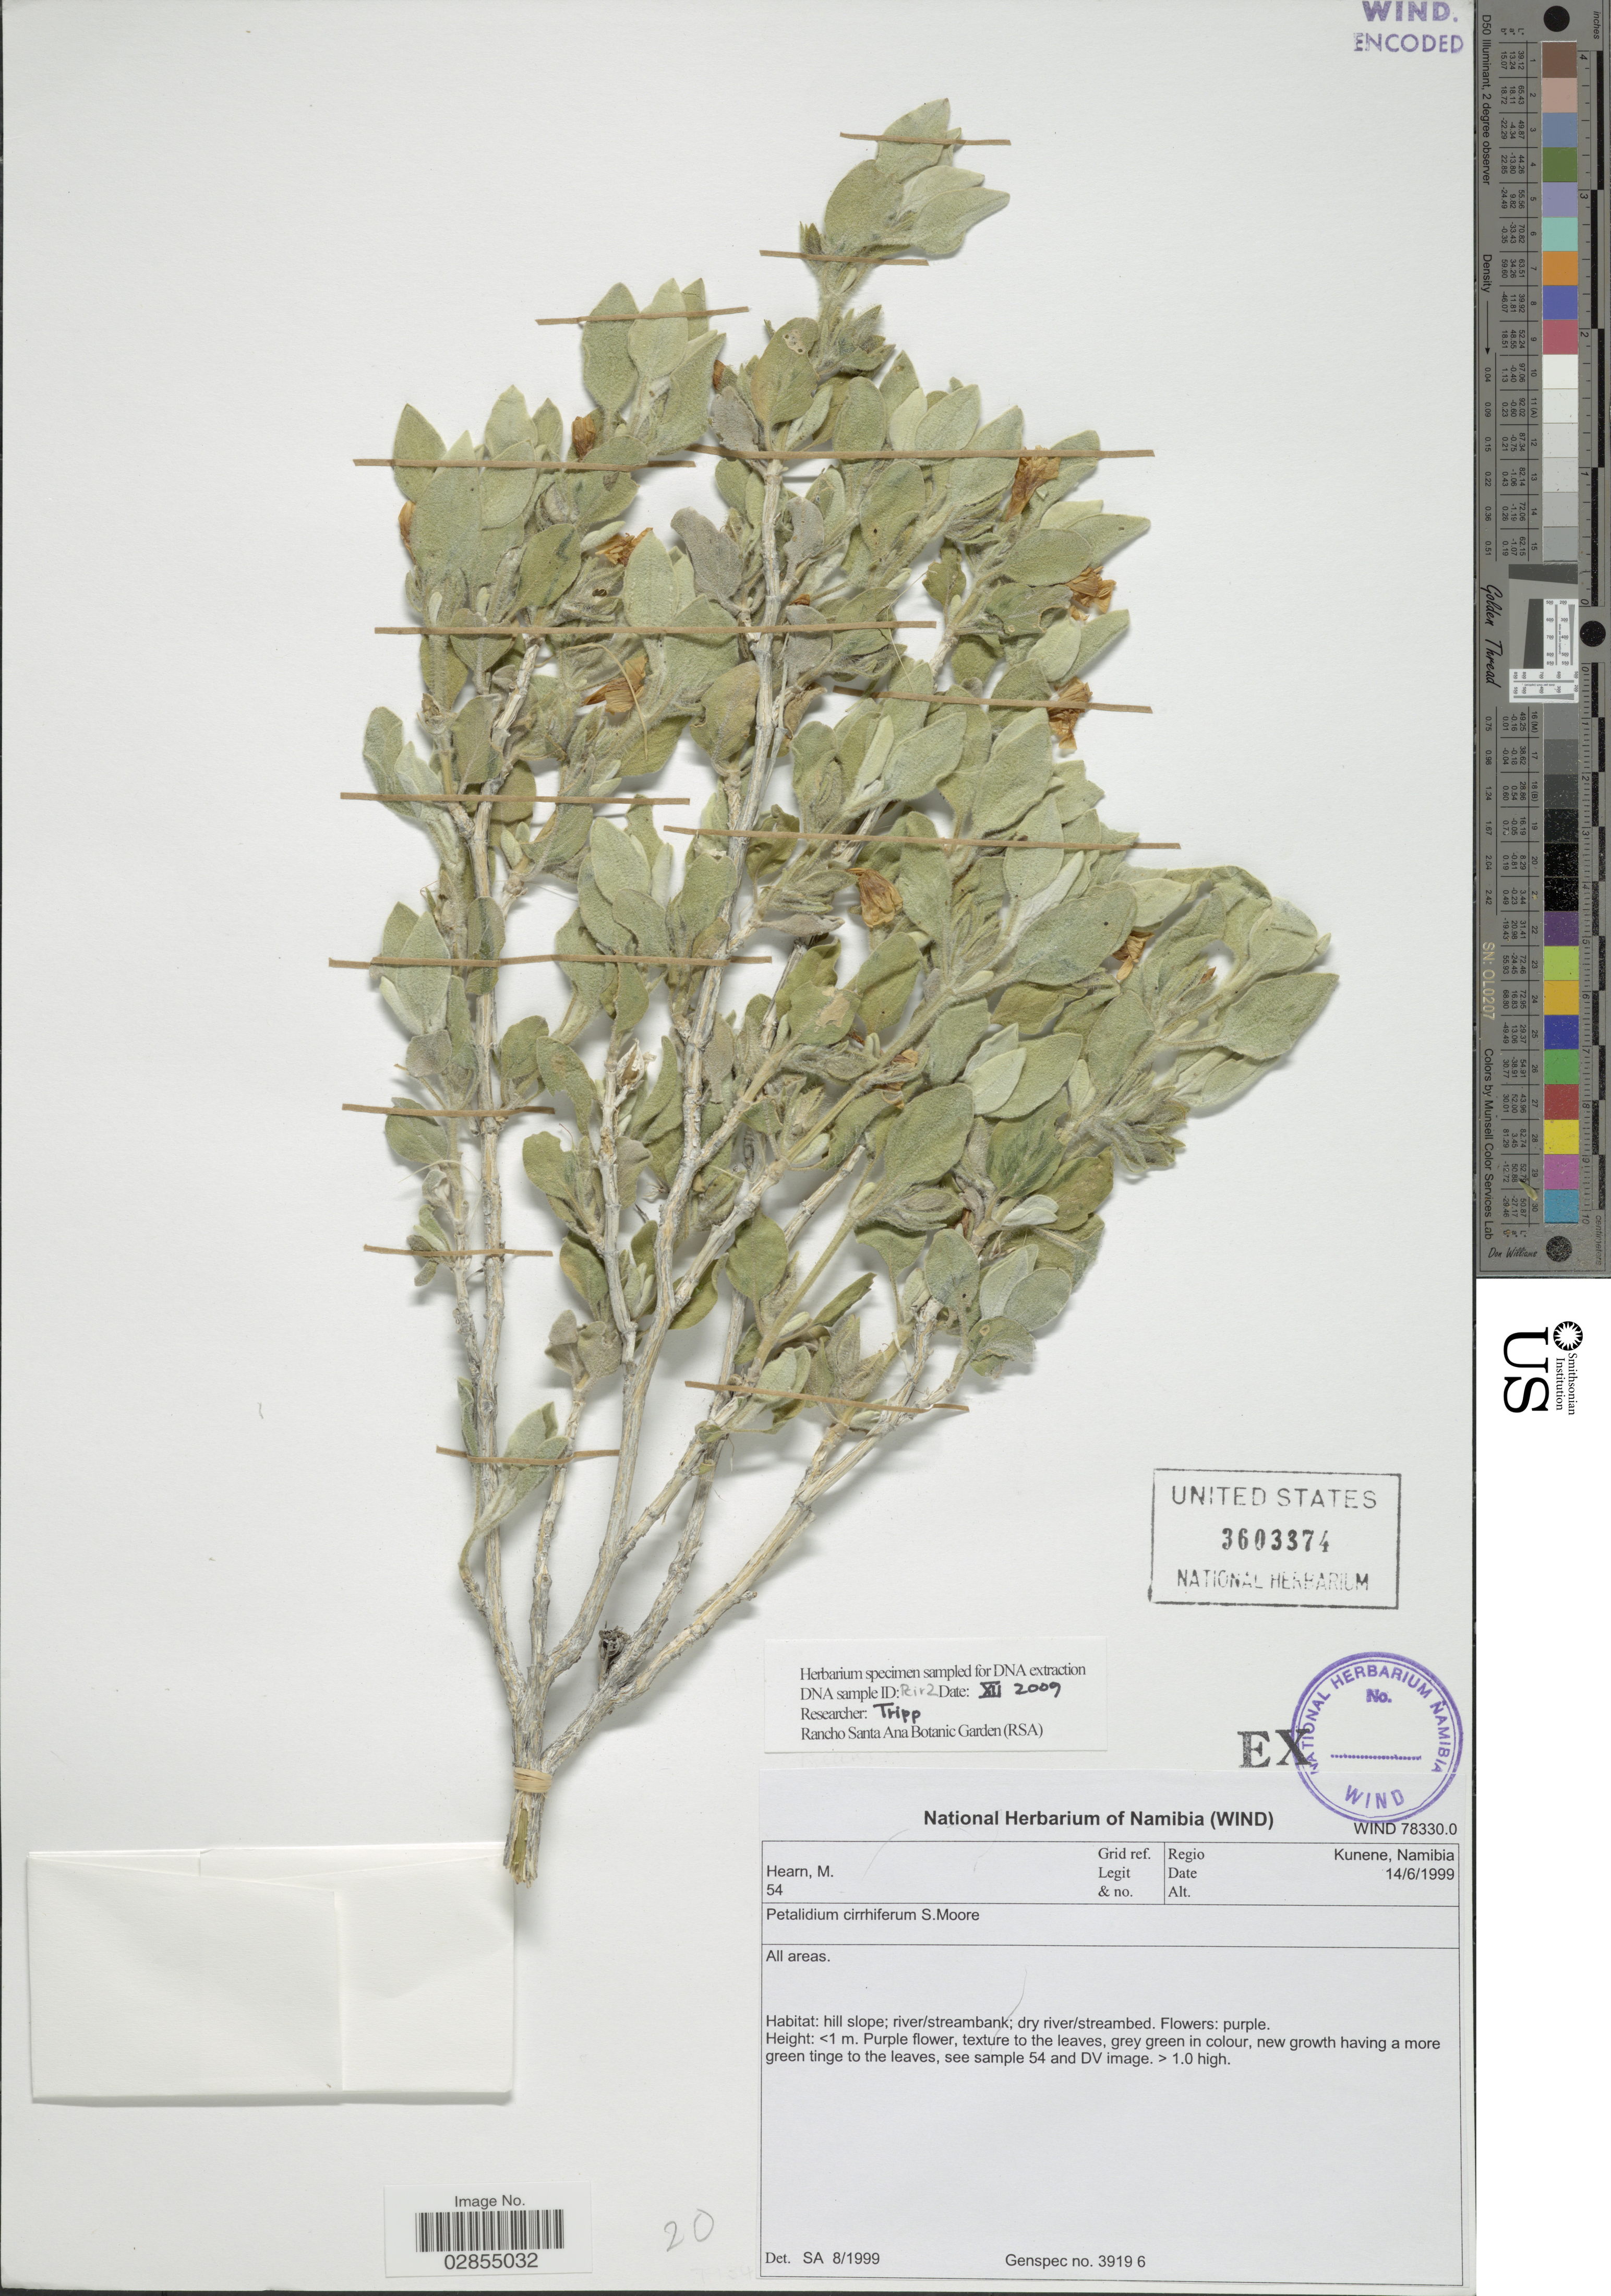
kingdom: Plantae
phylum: Tracheophyta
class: Magnoliopsida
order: Lamiales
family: Acanthaceae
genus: Petalidium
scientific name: Petalidium cirrhiferum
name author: S. Moore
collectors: M. Hearn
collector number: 54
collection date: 1999-06-14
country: Namibia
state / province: Kunene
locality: Regio Kunene.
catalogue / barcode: US 3603374